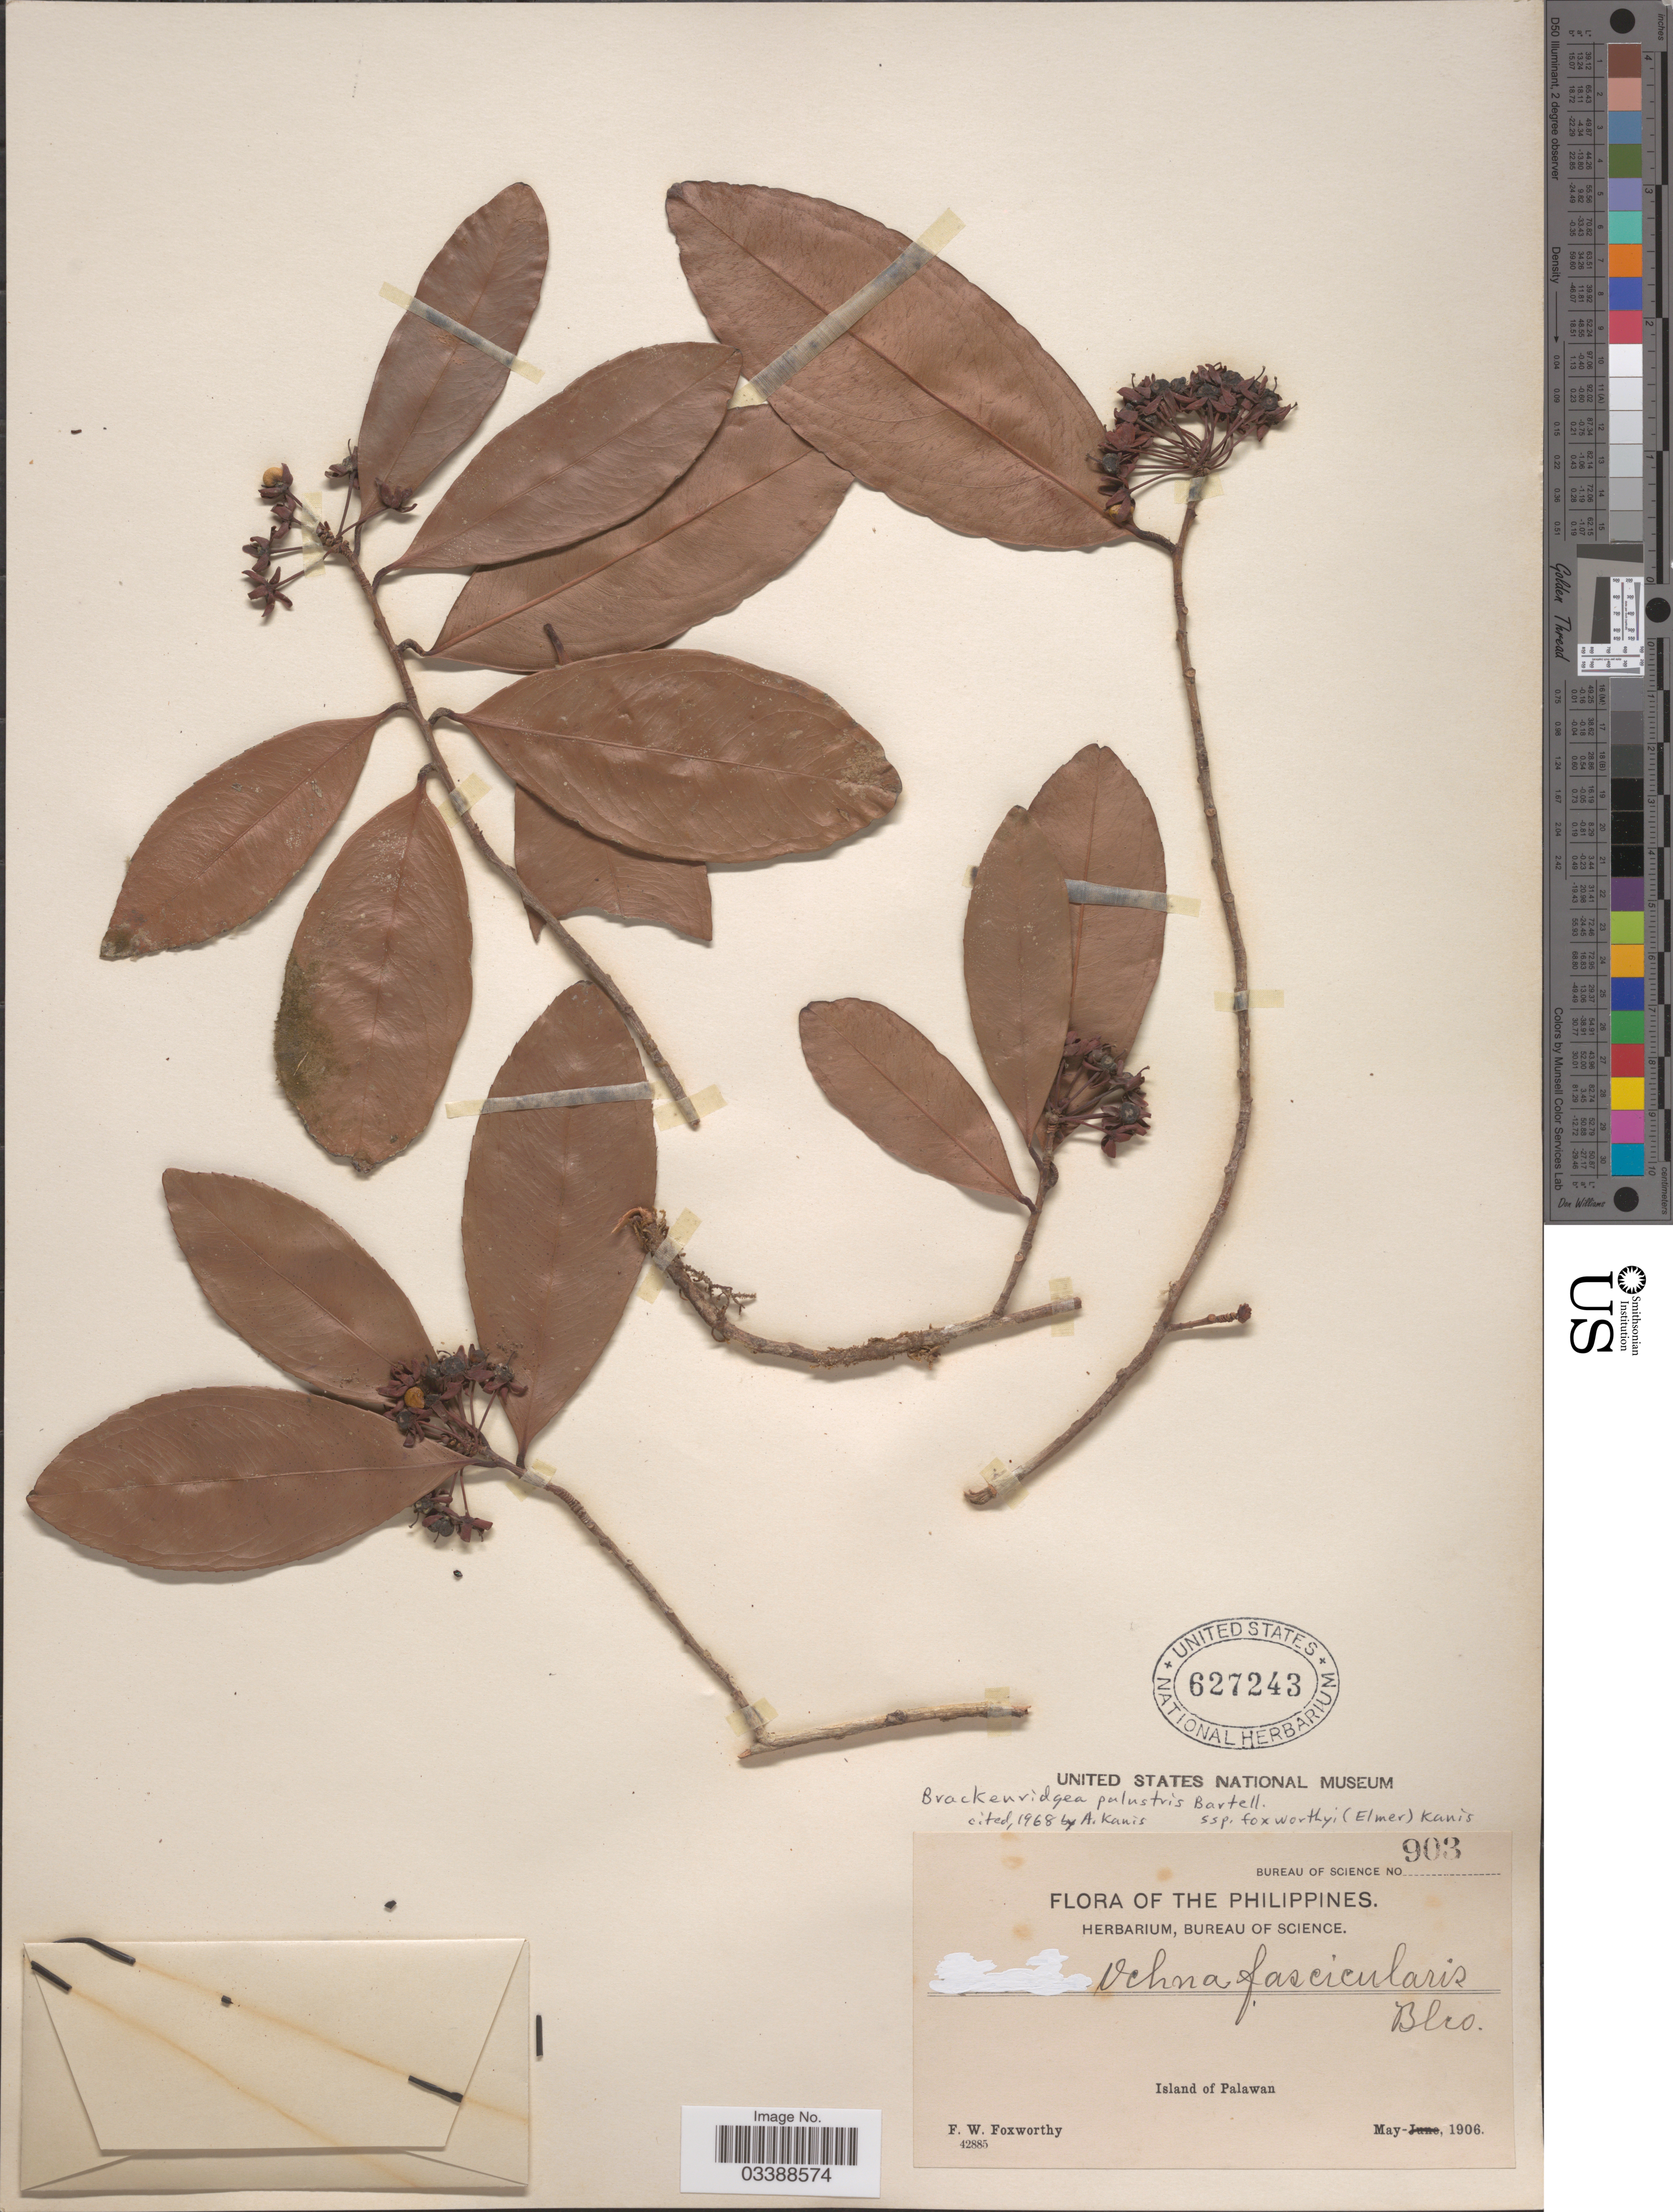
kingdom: Plantae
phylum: Tracheophyta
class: Magnoliopsida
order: Malpighiales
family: Ochnaceae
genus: Brackenridgea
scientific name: Brackenridgea palustris subsp. foxworthyi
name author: (Elmer) P.O. Karis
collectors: F. W. Foxworthy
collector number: Bureau of Science 903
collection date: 1906-05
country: Philippines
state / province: Mimaropa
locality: Island of Palawan.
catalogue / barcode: US 627243